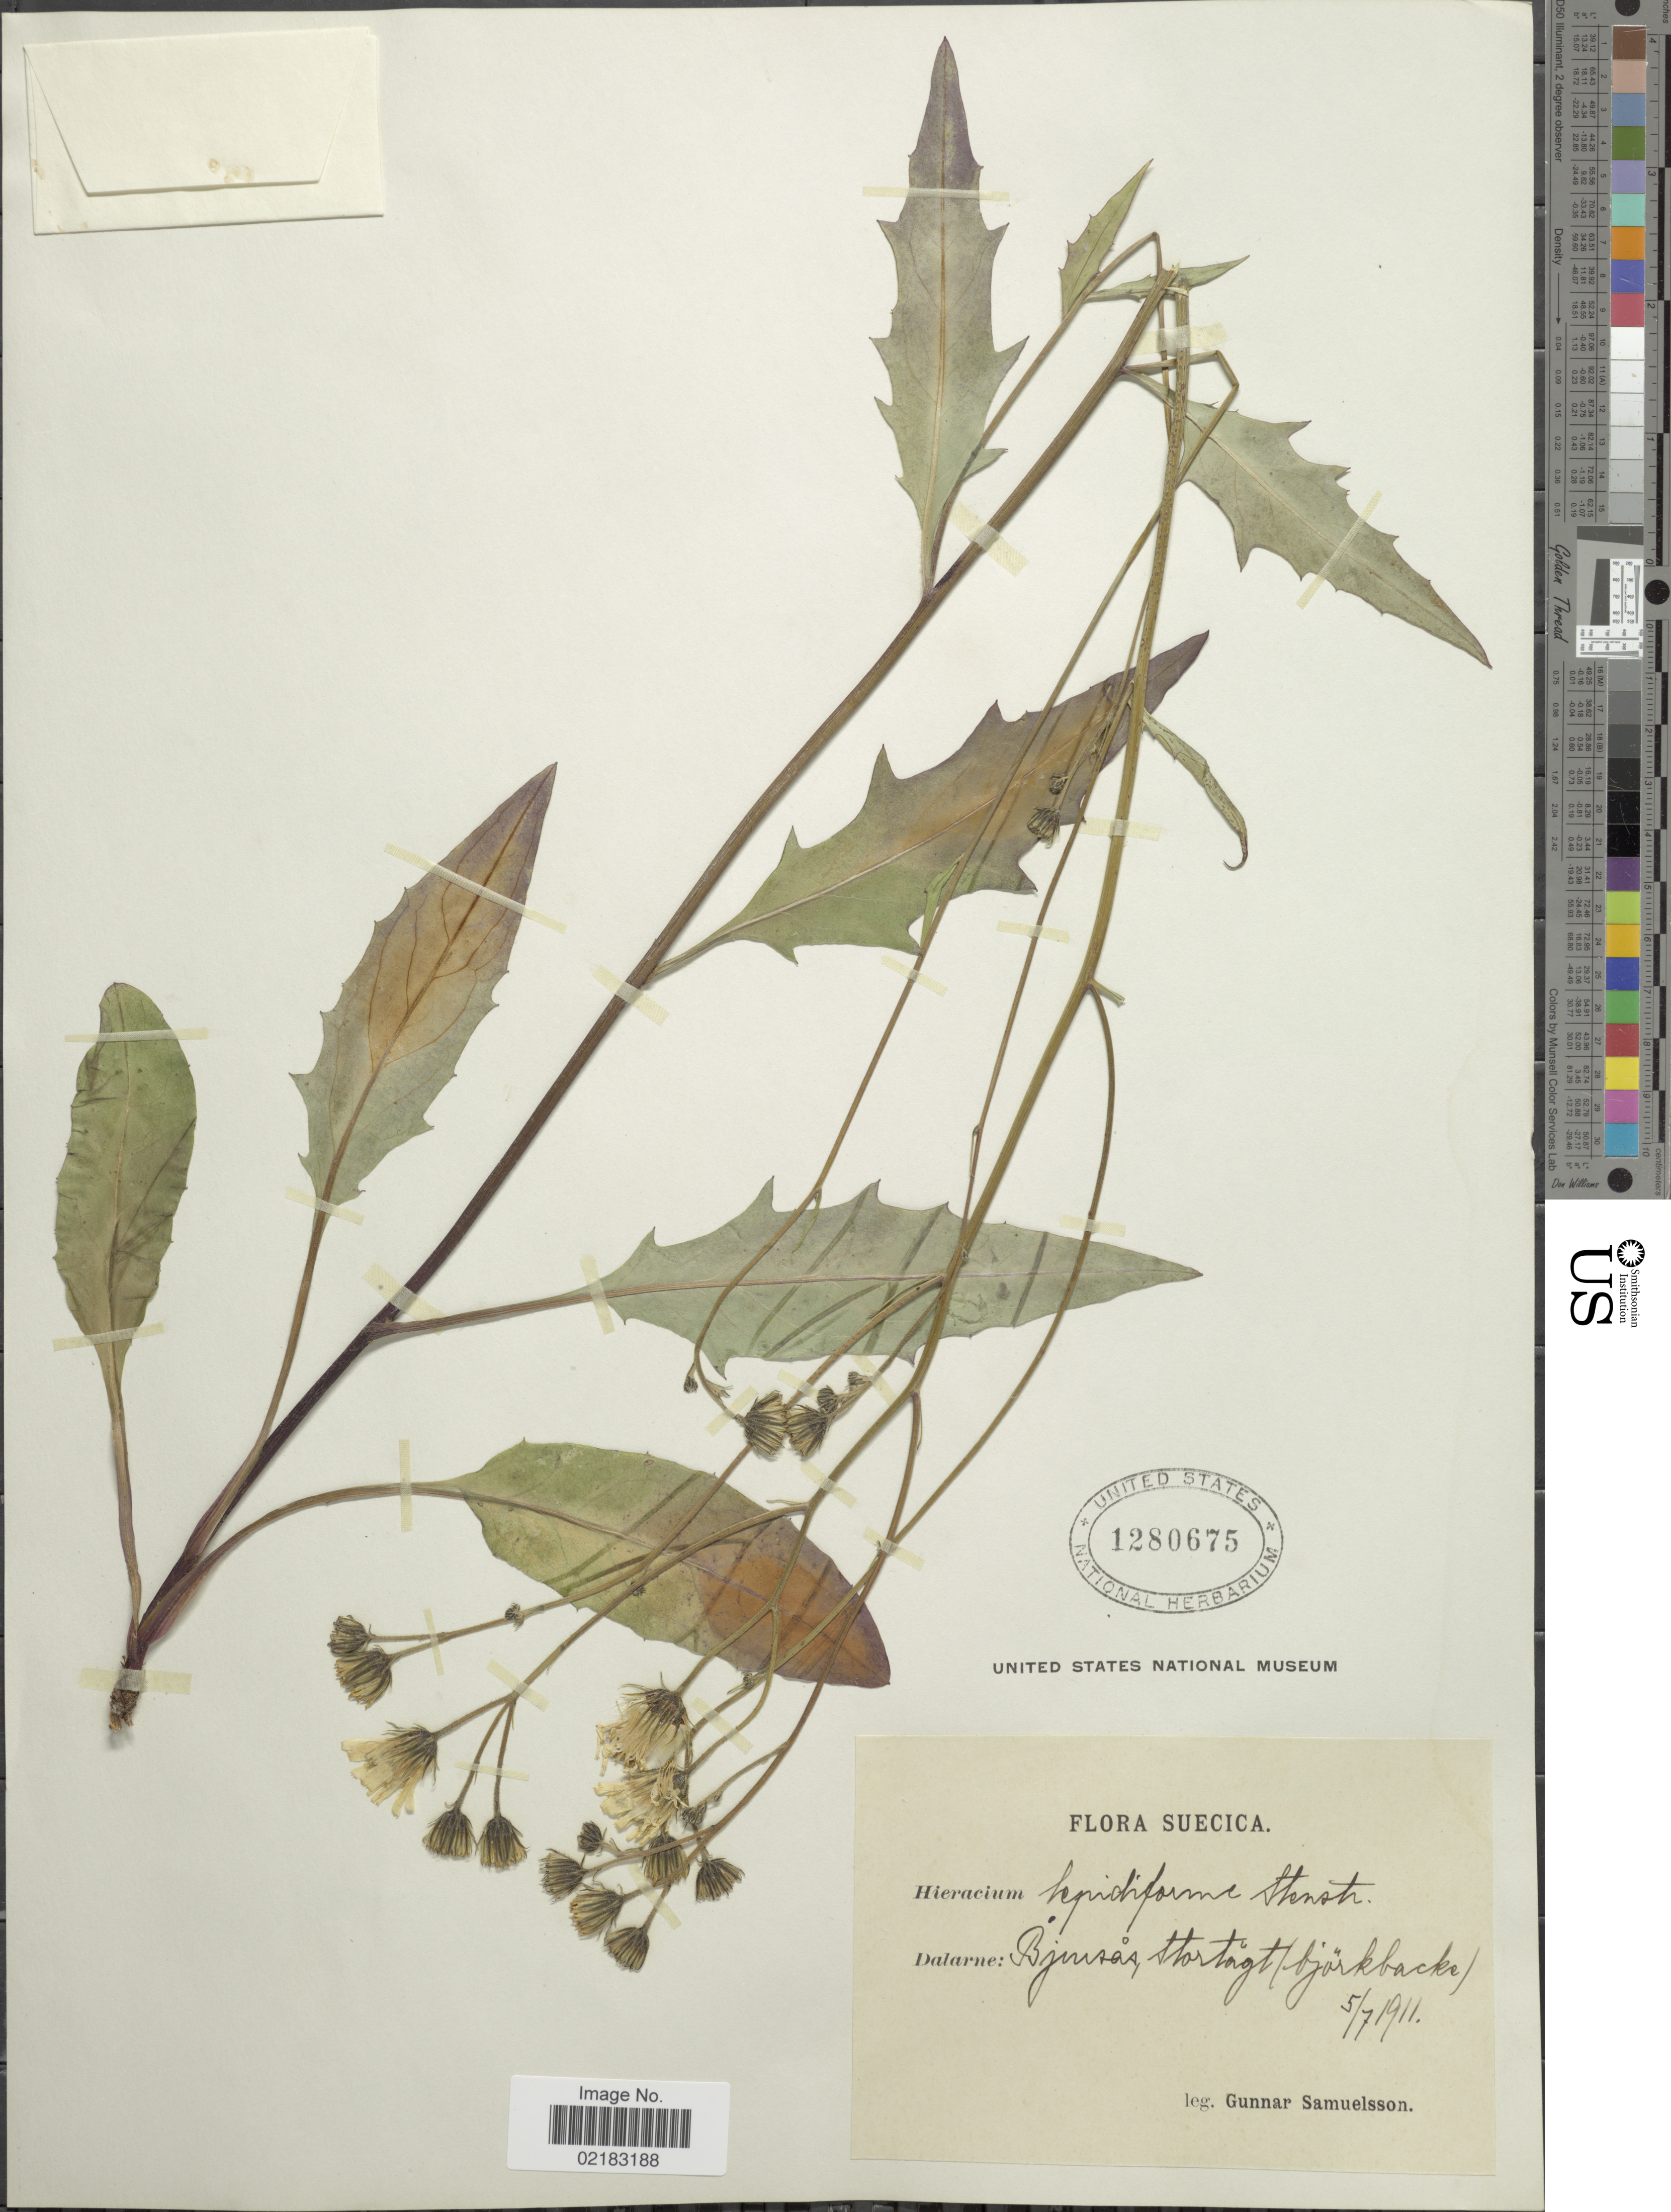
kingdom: Plantae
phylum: Tracheophyta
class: Magnoliopsida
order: Asterales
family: Asteraceae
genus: Hieracium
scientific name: Hieracium lepidiforme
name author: (Stenstr. ex Zahn) Johanss.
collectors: G. Samuelsson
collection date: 1911-07-05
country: Sweden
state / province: Dalarna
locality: Bjursas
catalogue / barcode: US 1280675